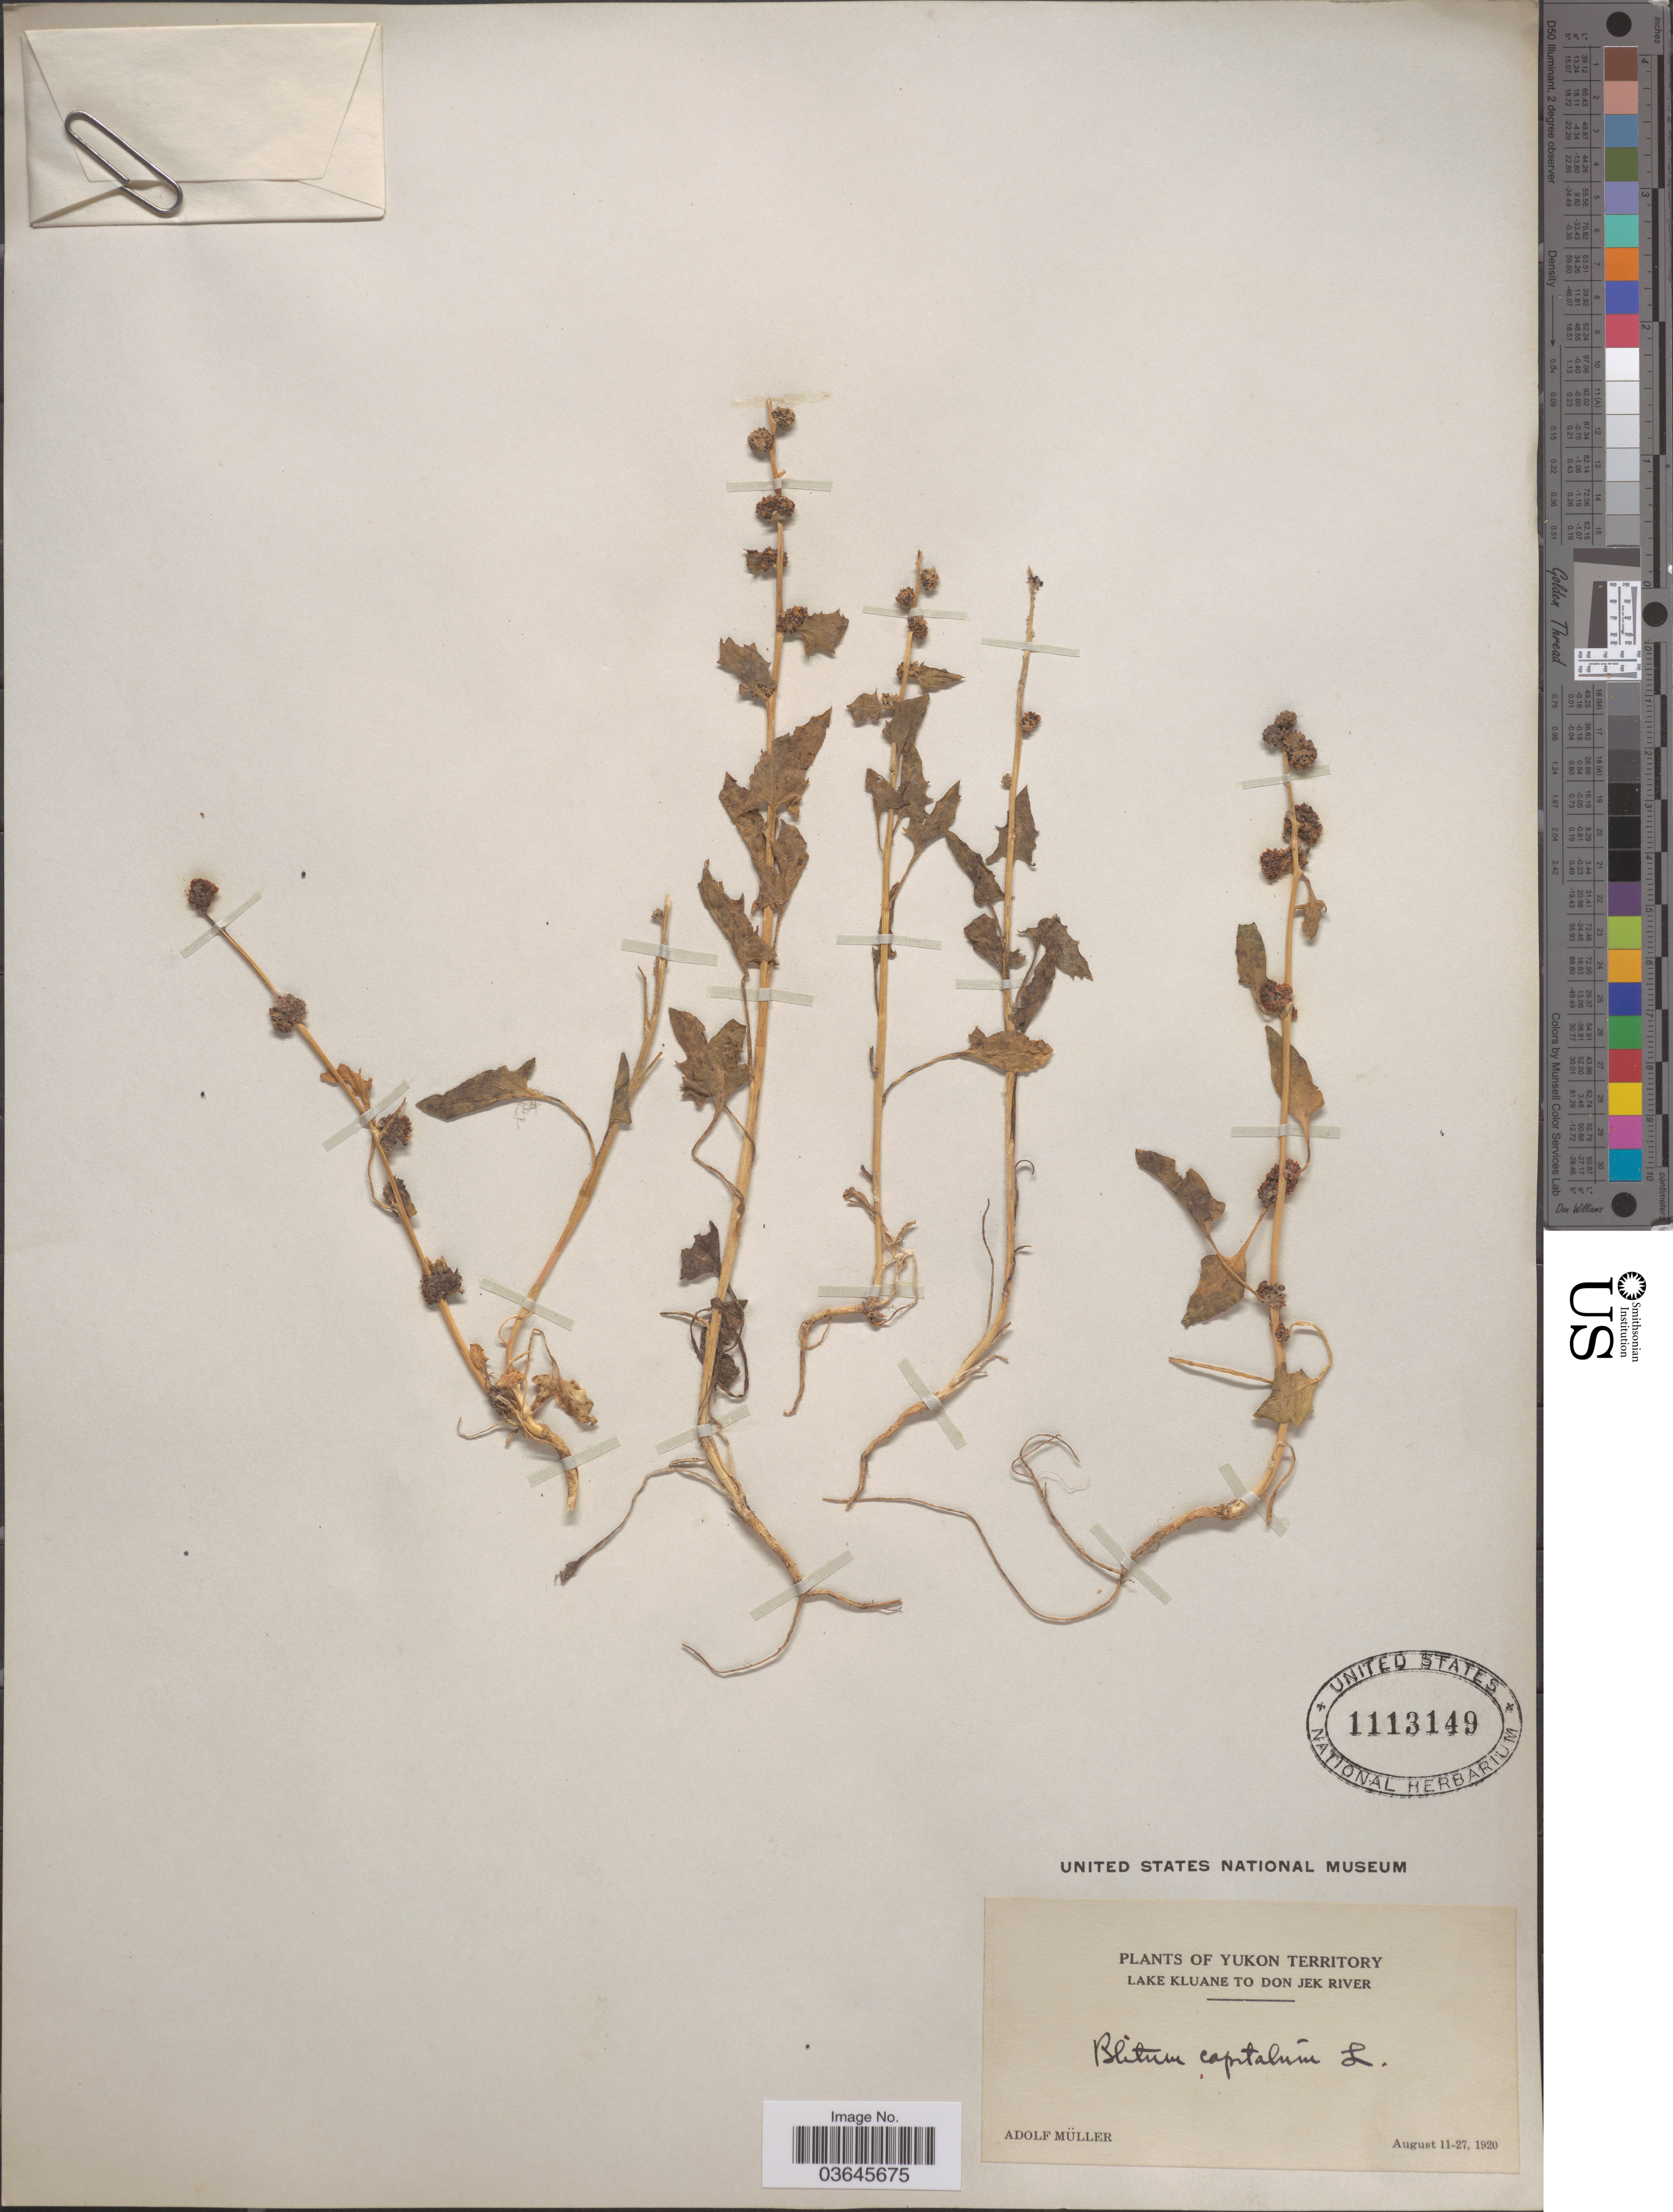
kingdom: Plantae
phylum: Tracheophyta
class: Magnoliopsida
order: Caryophyllales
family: Amaranthaceae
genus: Blitum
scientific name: Blitum capitatum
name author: L.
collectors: A. Muller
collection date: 1920-08-11/1920-08-27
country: Canada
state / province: Yukon Territory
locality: Lake Kluane to Don Jek River.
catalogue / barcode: US 1113149